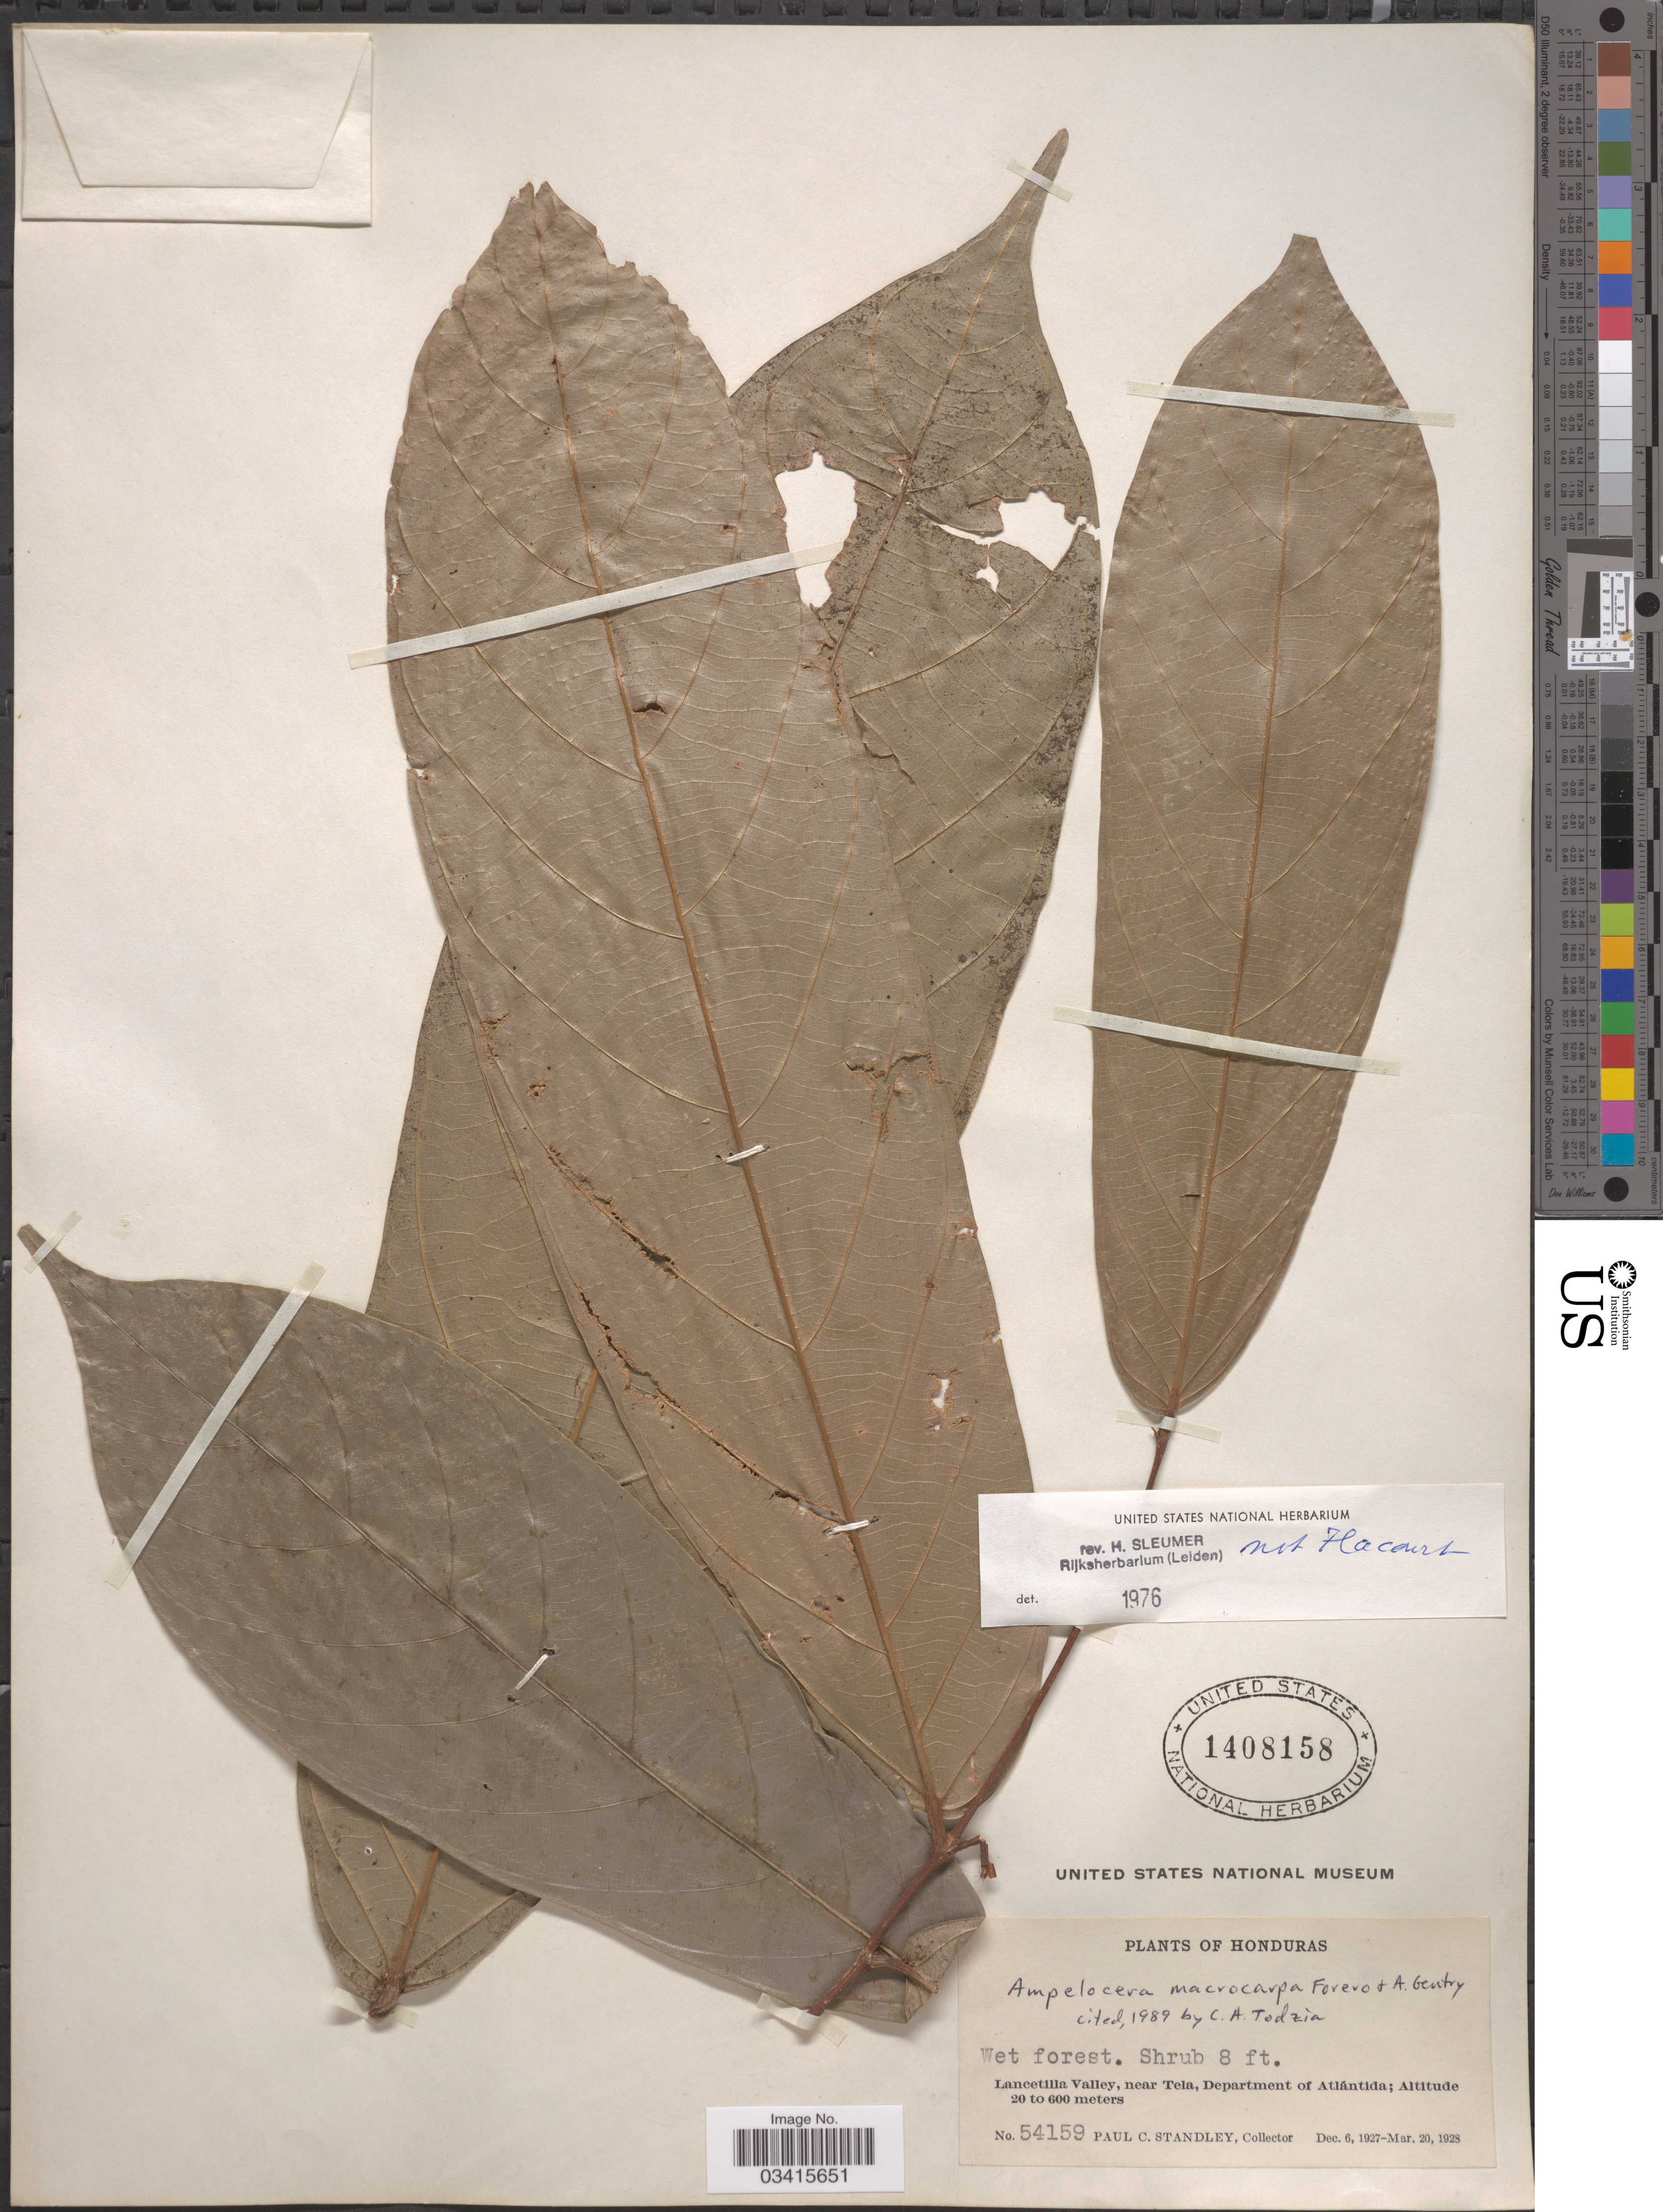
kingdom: Plantae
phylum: Tracheophyta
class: Magnoliopsida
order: Rosales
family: Cannabaceae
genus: Ampelocera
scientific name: Ampelocera macrocarpa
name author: Forero & A.H. Gentry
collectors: P. C. Standley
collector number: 54159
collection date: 1927-12-06/1928-03-20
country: Honduras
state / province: Atlántida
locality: Lancetilla Valley, near Tela, Department of Atlántida.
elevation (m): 20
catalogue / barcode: US 1408158